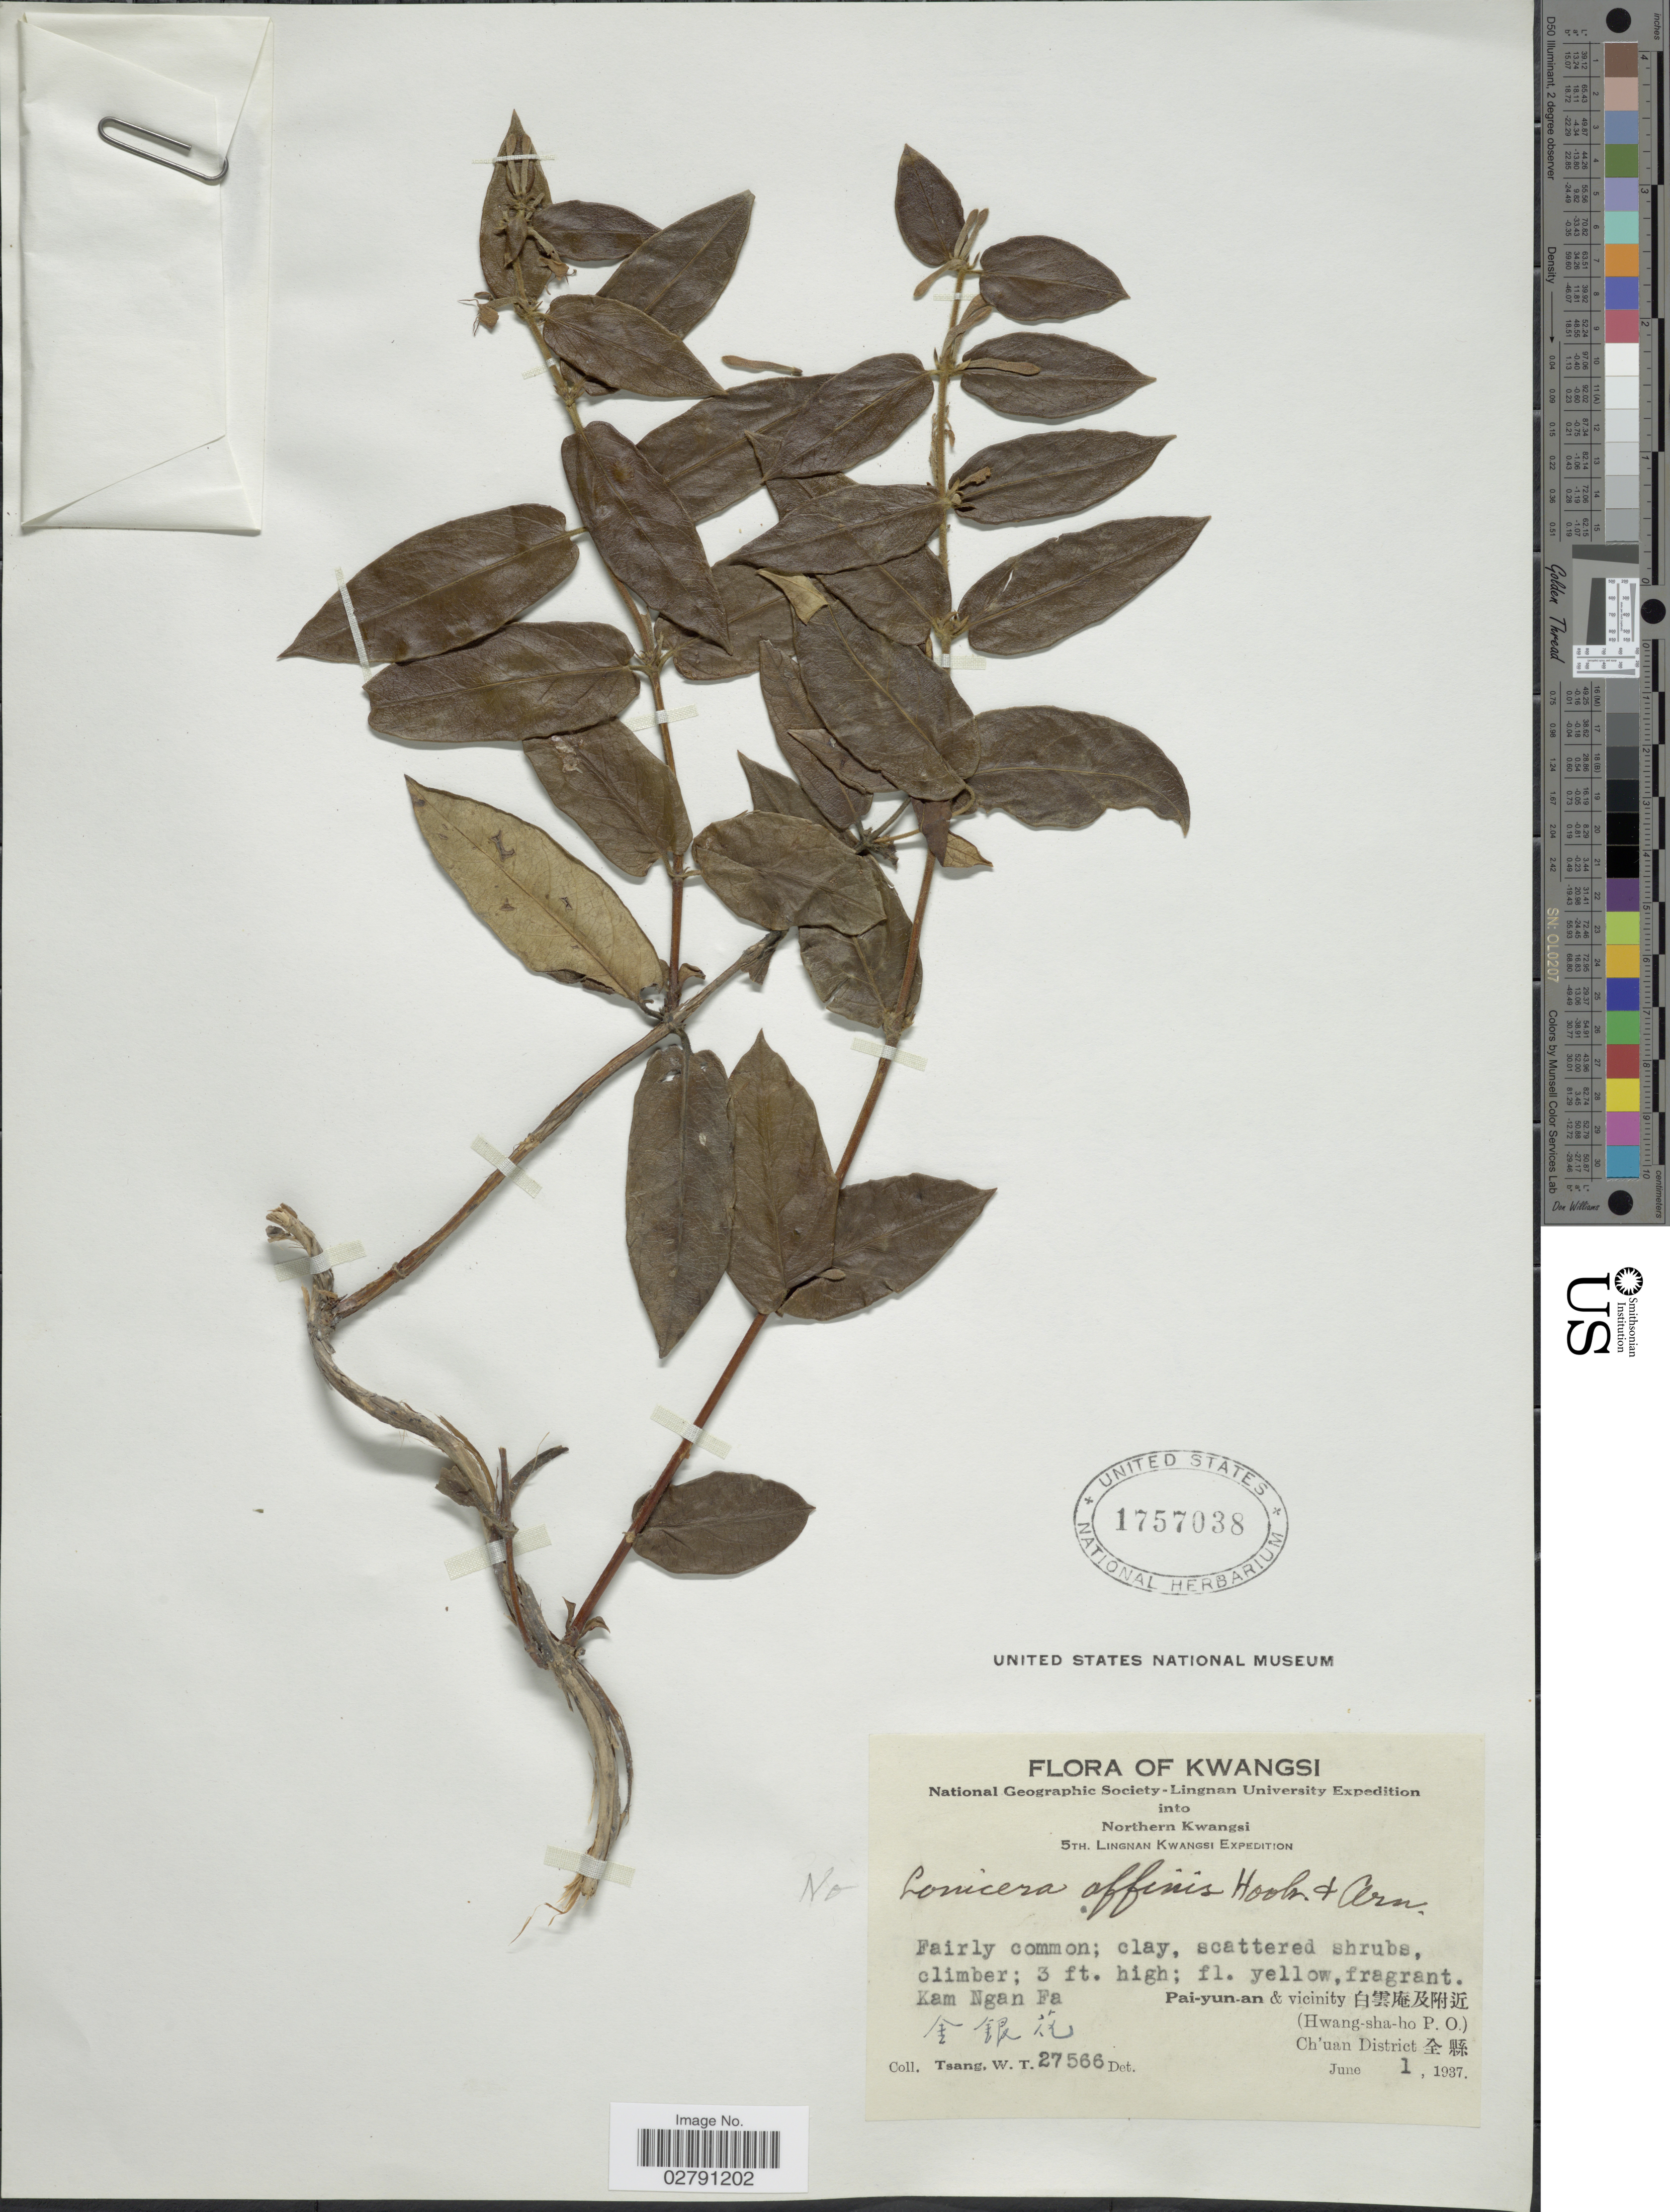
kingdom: Plantae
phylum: Tracheophyta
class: Magnoliopsida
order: Dipsacales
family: Caprifoliaceae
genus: Lonicera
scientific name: Lonicera sp.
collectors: W. T. Tsang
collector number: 27566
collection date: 1937-06-01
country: China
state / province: Guangxi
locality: Kwangsi. Pai-yun-an & vicinity. (Hwang-sha-ho P.O.) Ch'uan District.Kam Ngan Fa.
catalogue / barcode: US 1757038